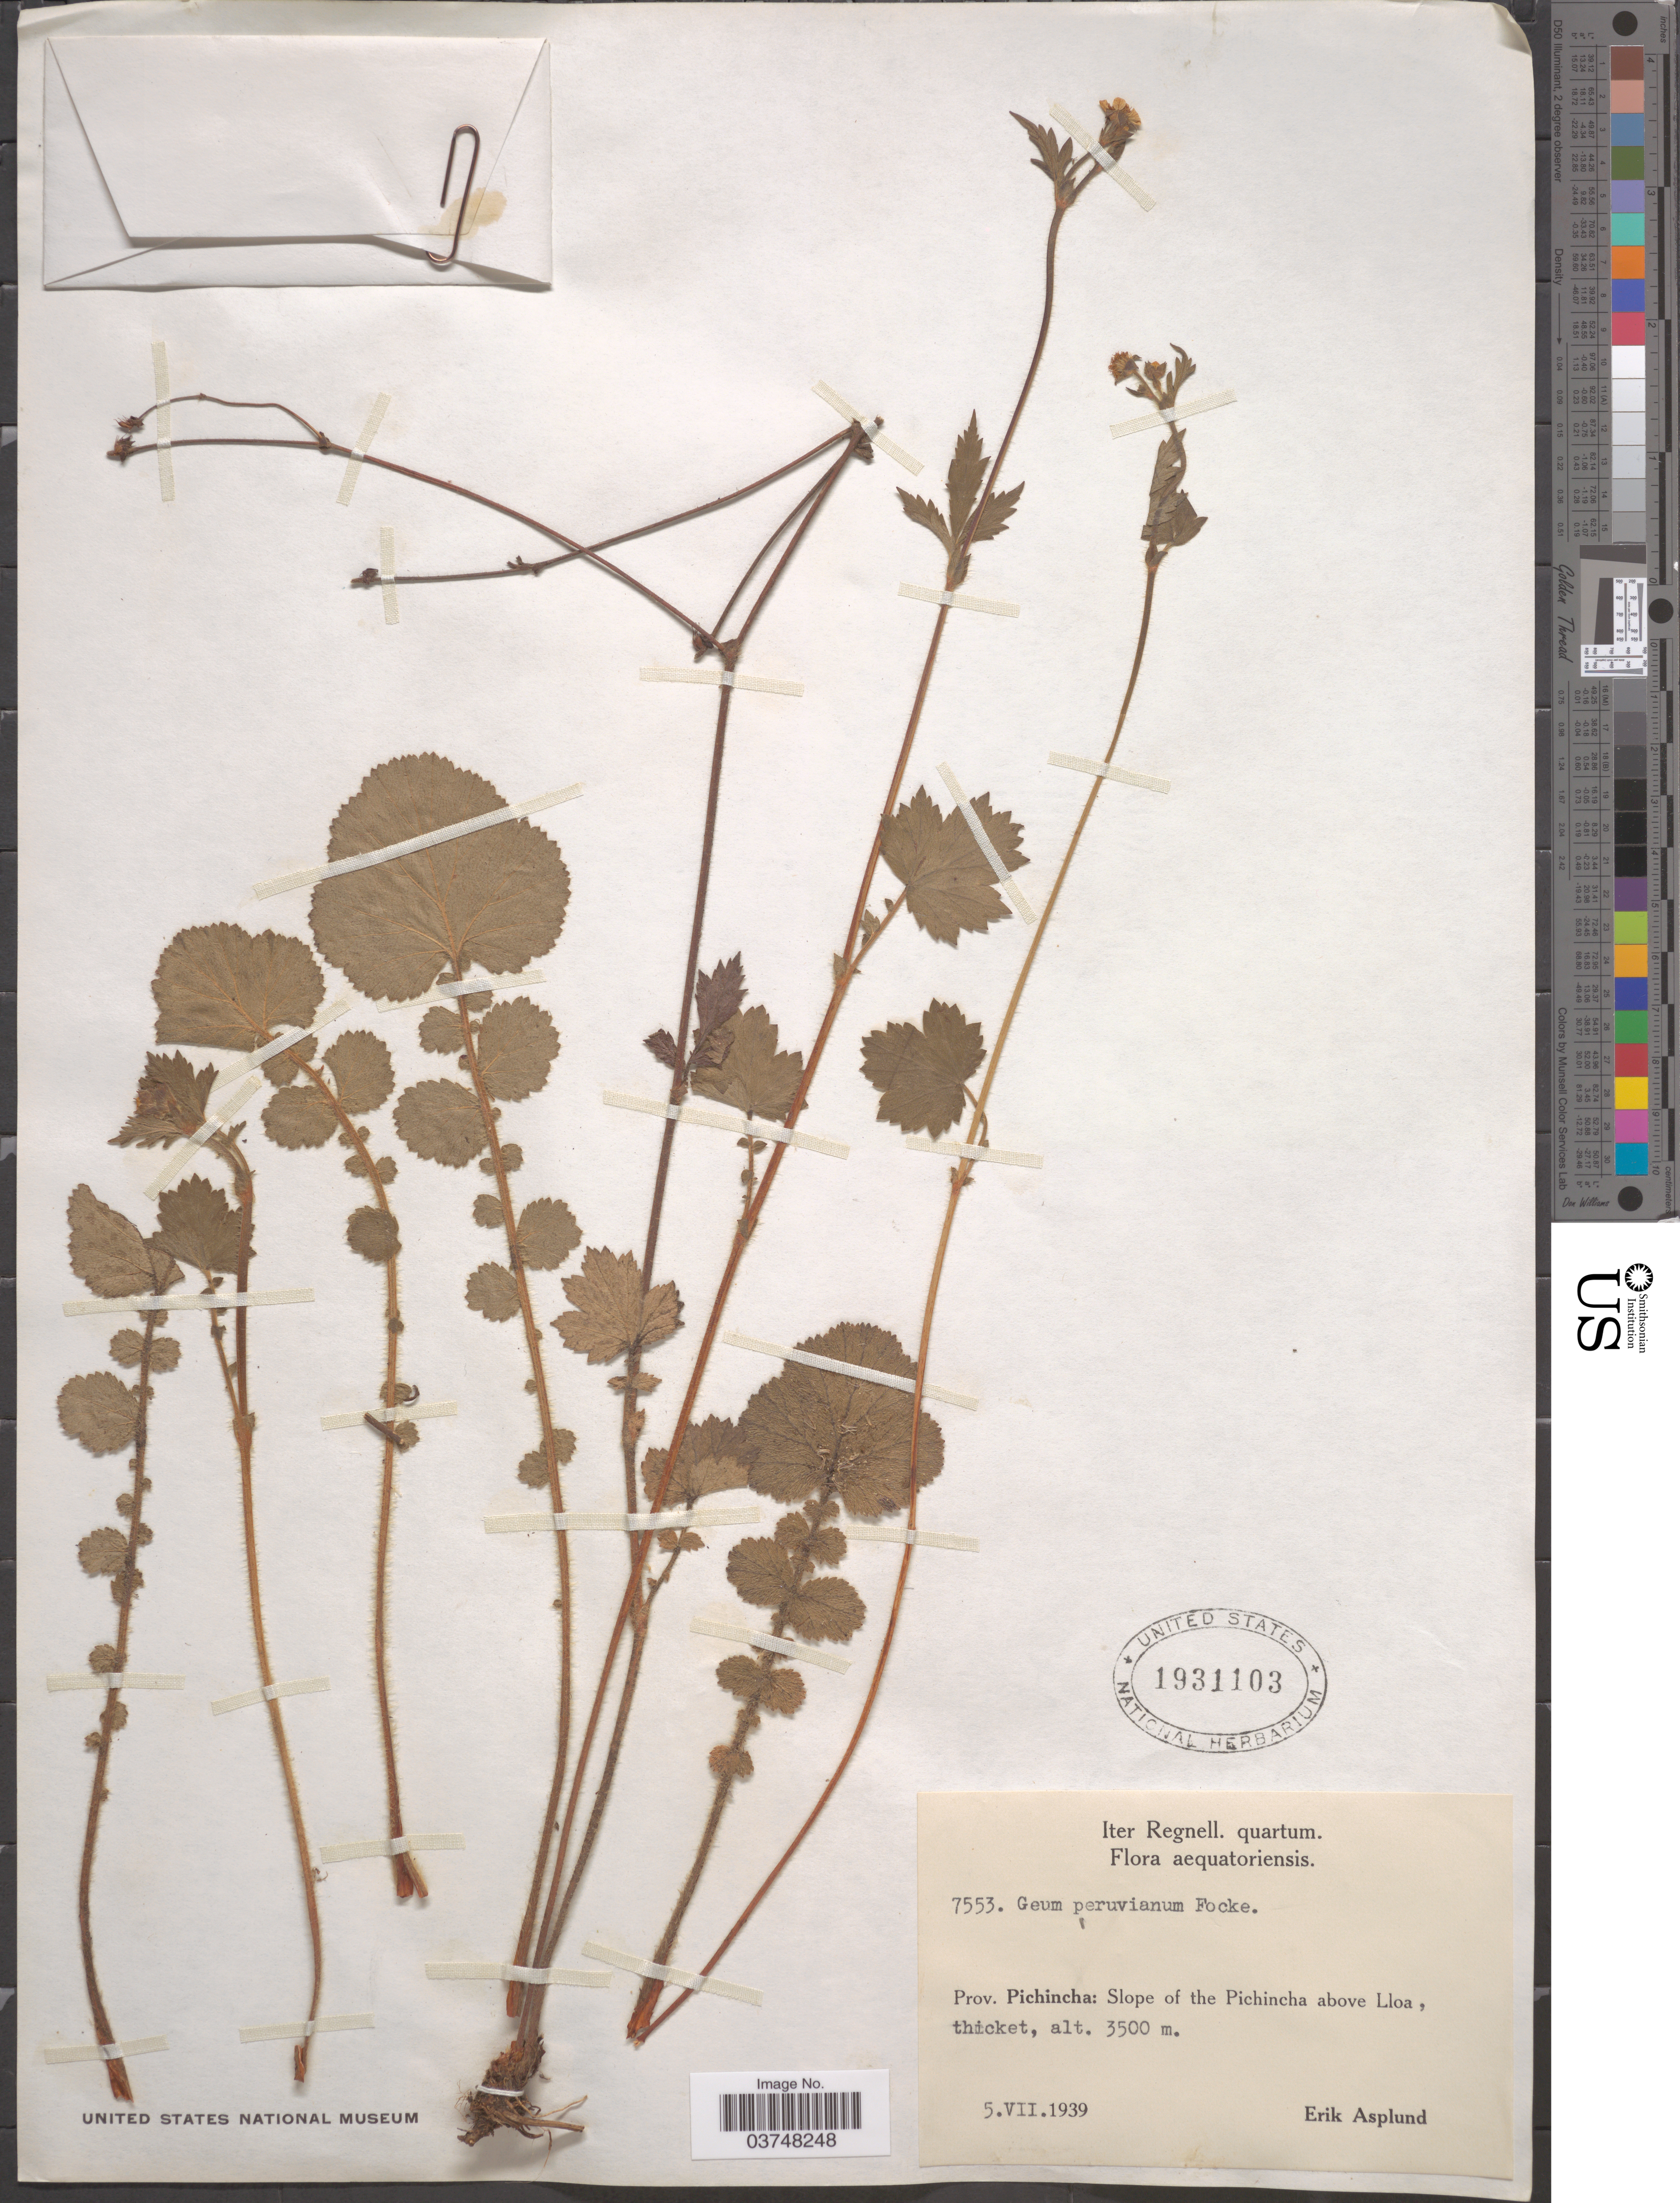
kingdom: Plantae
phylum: Tracheophyta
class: Magnoliopsida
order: Rosales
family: Rosaceae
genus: Geum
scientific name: Geum peruvianum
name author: Focke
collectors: E. Asplund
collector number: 7553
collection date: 1939-07-05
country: Ecuador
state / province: Pichincha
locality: Slope of the Pichincha above Lloa, thicket.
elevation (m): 3500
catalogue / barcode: US 1931103